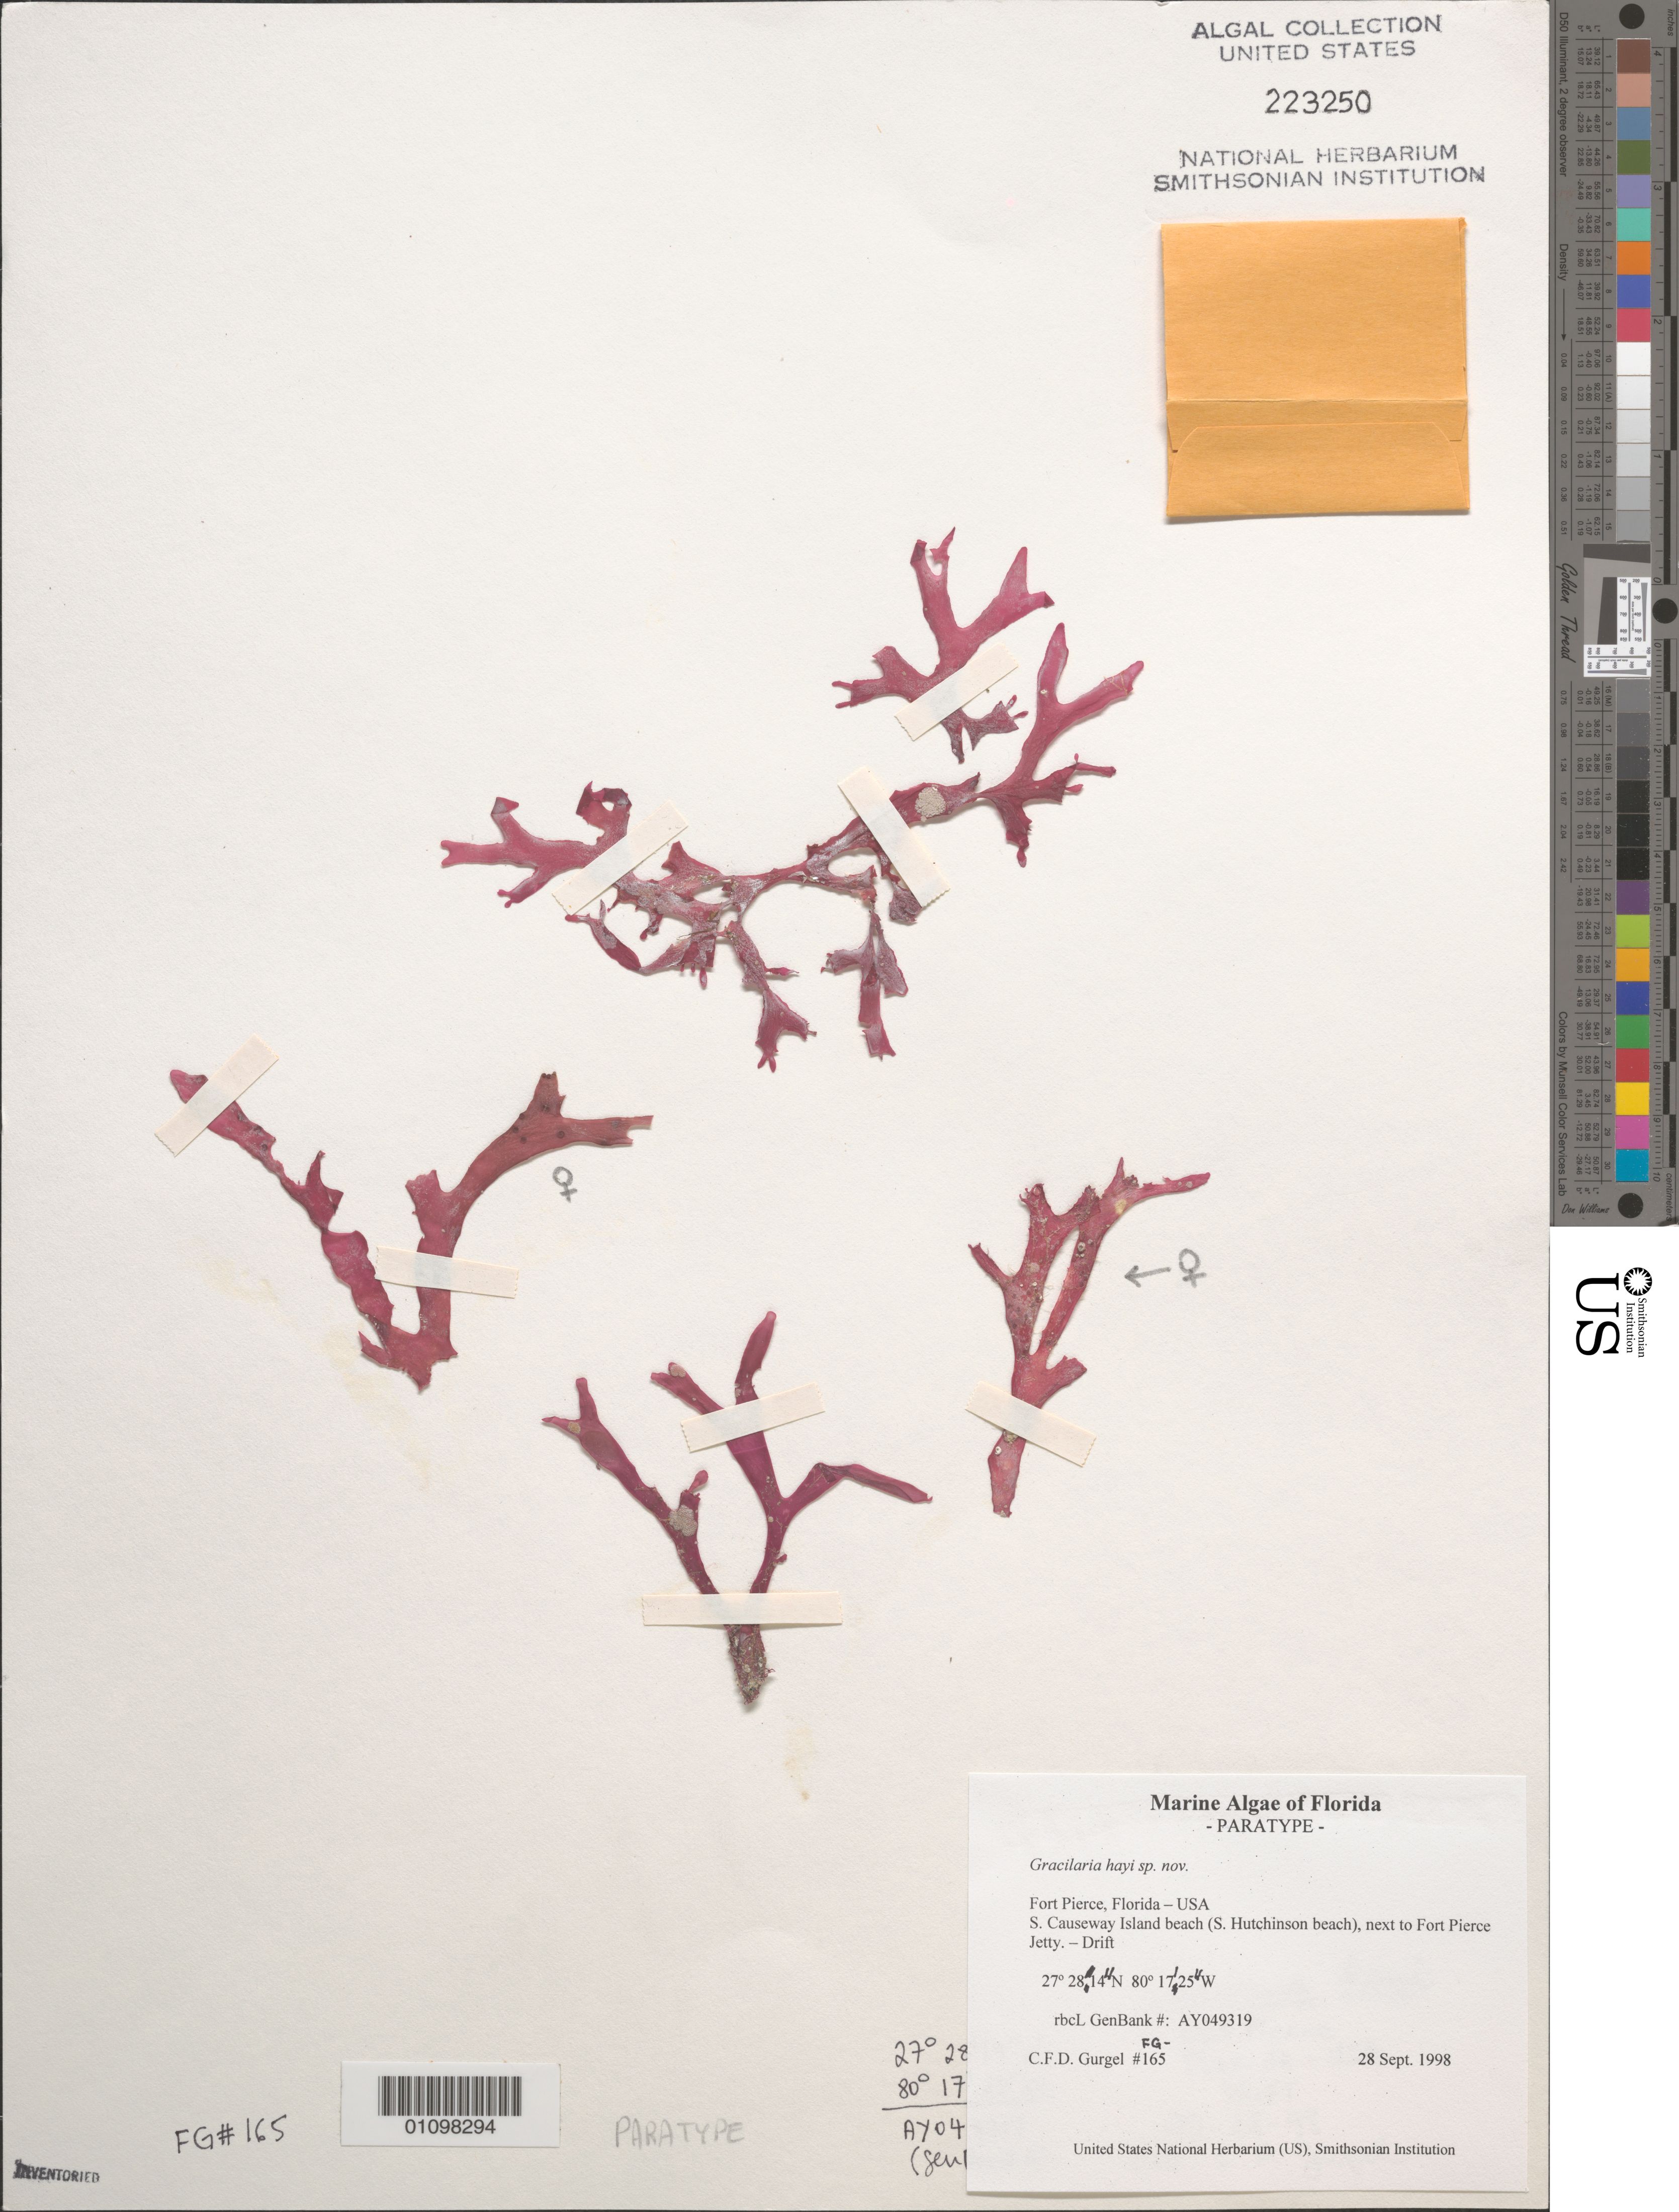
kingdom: Plantae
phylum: Rhodophyta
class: Florideophyceae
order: Gracilariales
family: Gracilariaceae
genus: Gracilaria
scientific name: Gracilaria hayi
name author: Gurgel et al. in I.A. Abbott & McDermid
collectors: C. Gurgel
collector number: FG-165 & rbcL GenBank AY049319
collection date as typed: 28 Sep 1998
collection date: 1998-09-28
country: United States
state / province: Florida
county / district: Saint Lucie County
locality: Fort Pierce, South Causeway Island beach (South Hutchinson Beach), next to Fort Pierce jetty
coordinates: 27 28'14"N, 80 17'25"W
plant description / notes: Paratype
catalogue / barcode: US 223250